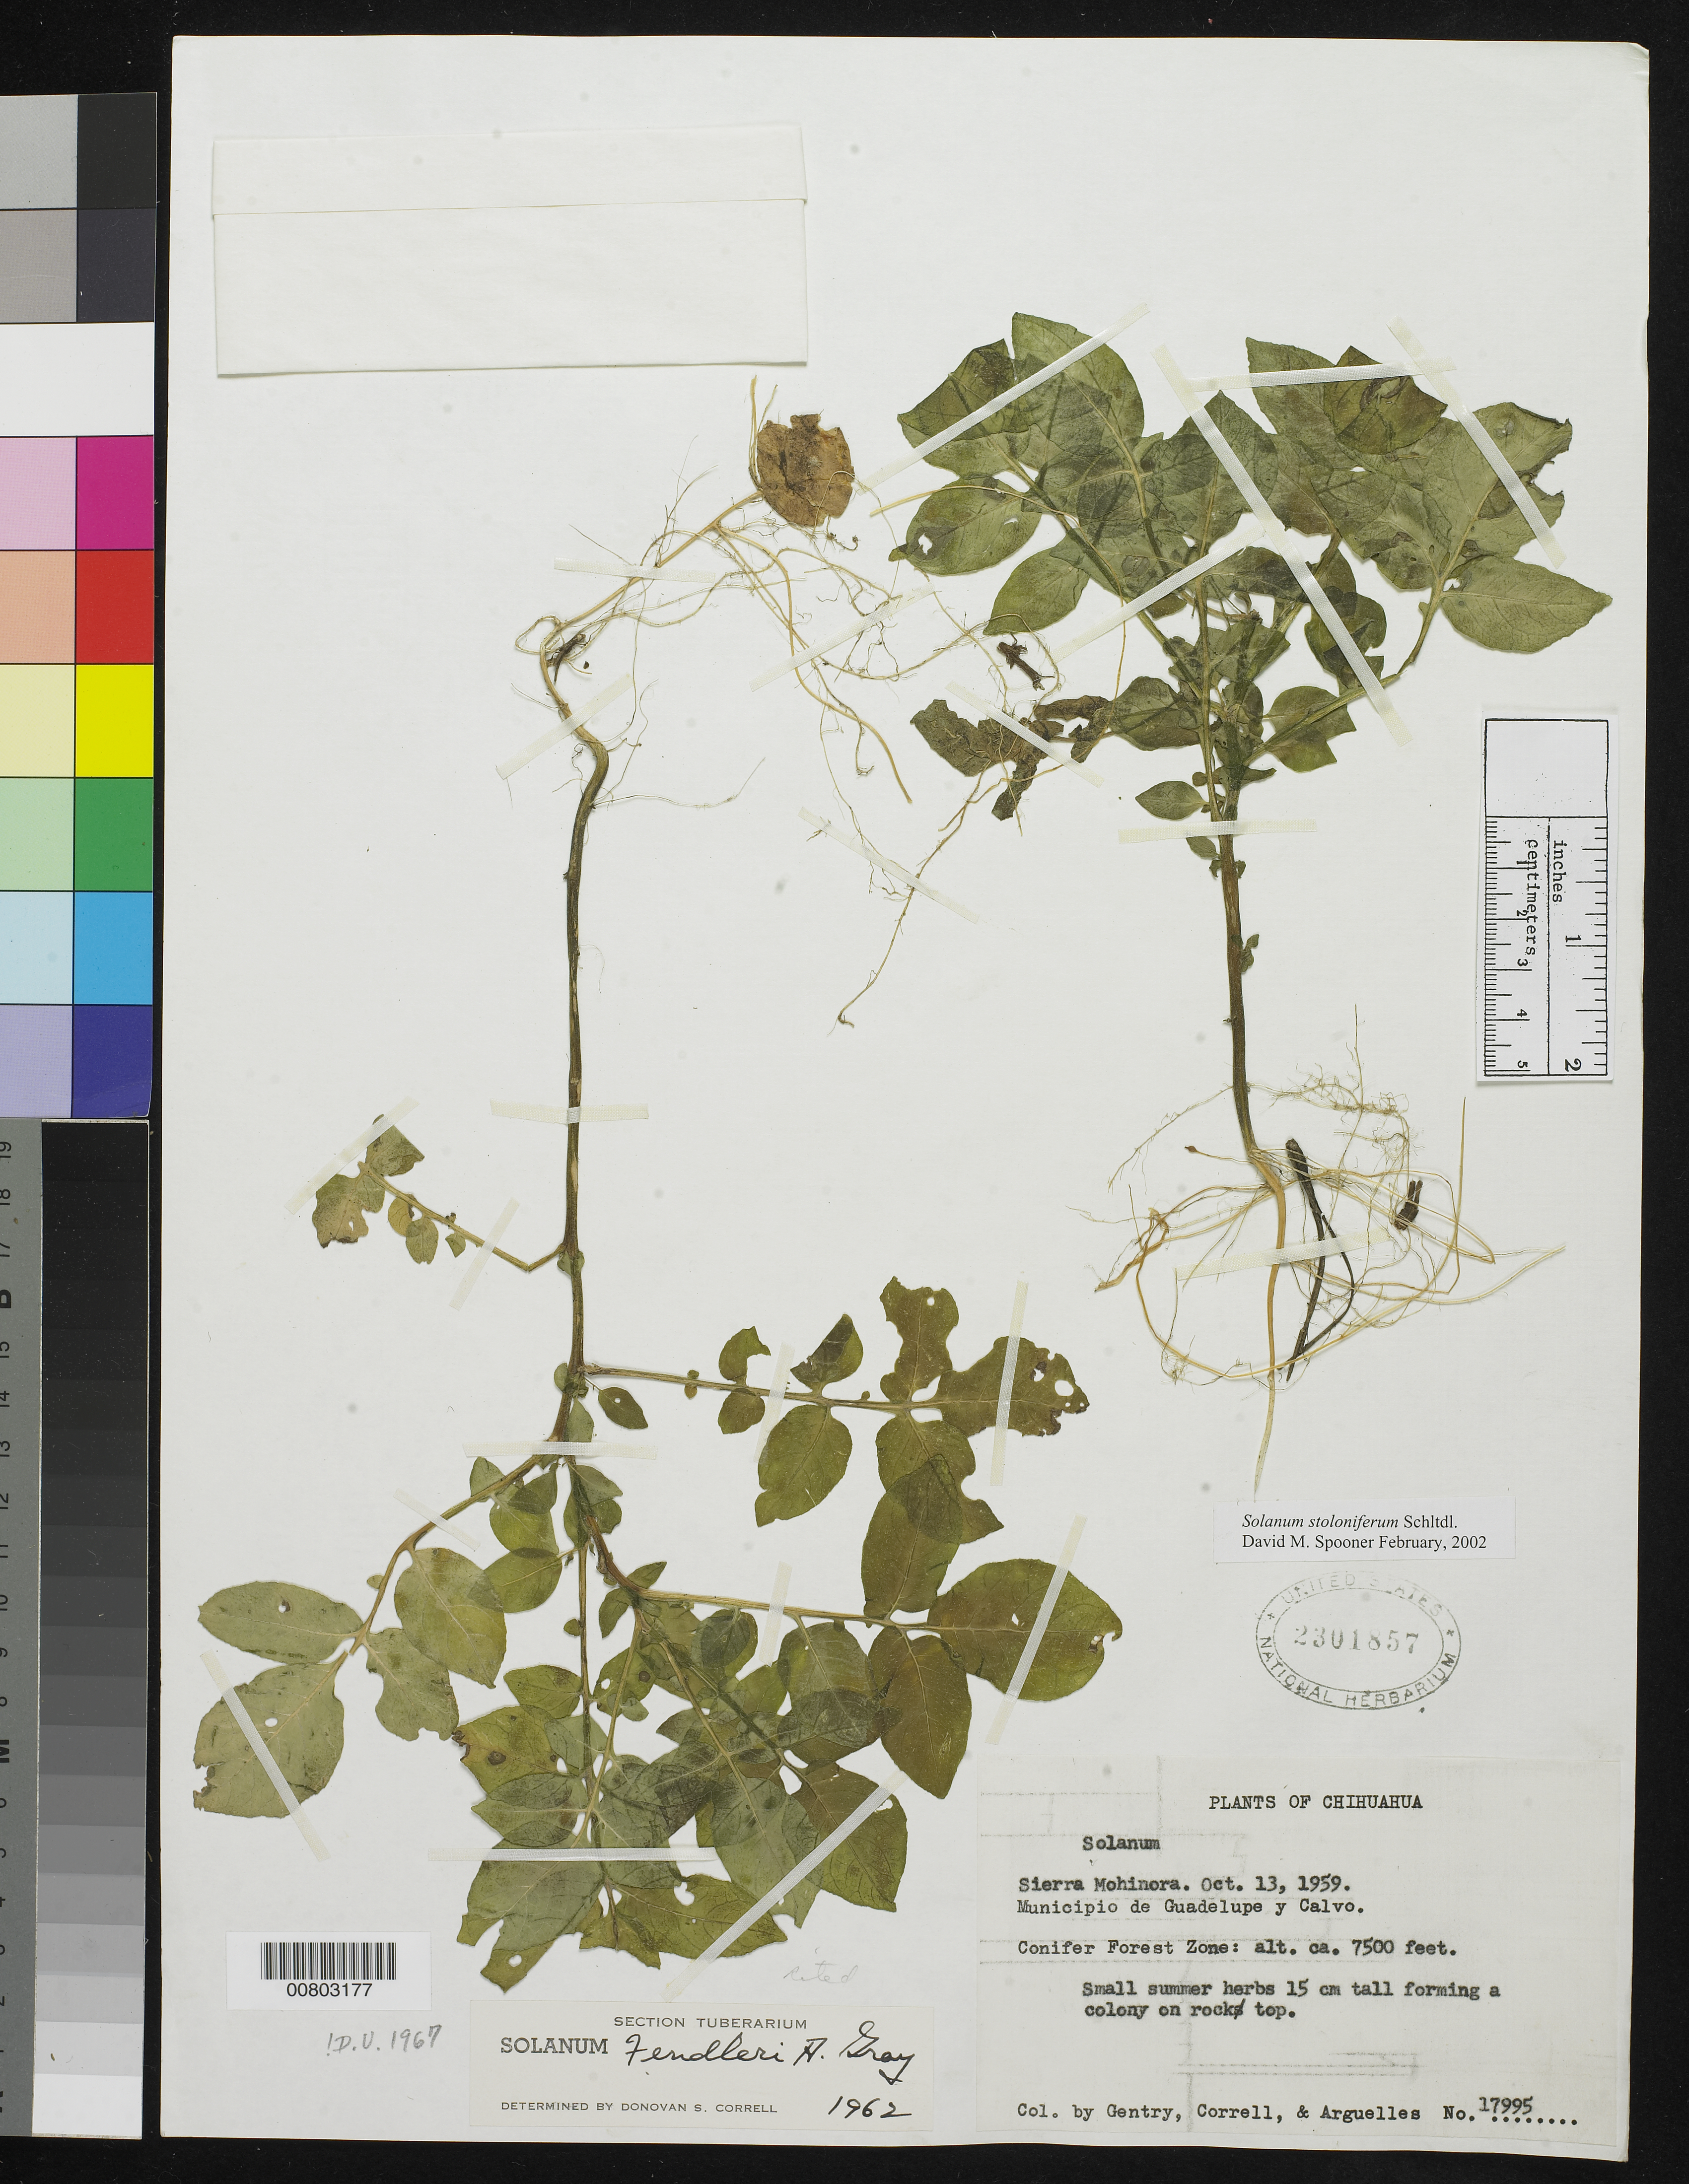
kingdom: Plantae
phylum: Tracheophyta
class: Magnoliopsida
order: Solanales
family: Solanaceae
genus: Solanum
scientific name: Solanum stoloniferum subsp. stoloniferum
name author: Schltdl.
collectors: H. S. Gentry, -- Correll & Arguelles, --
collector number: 17995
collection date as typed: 13 Oct 1959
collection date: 1959-10-13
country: Mexico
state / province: Chihuahua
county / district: Guadalupe y Calvo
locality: Sierra Mohinora, Municipio de Guadalupe y Calvo.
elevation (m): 2286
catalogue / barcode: US 2301857